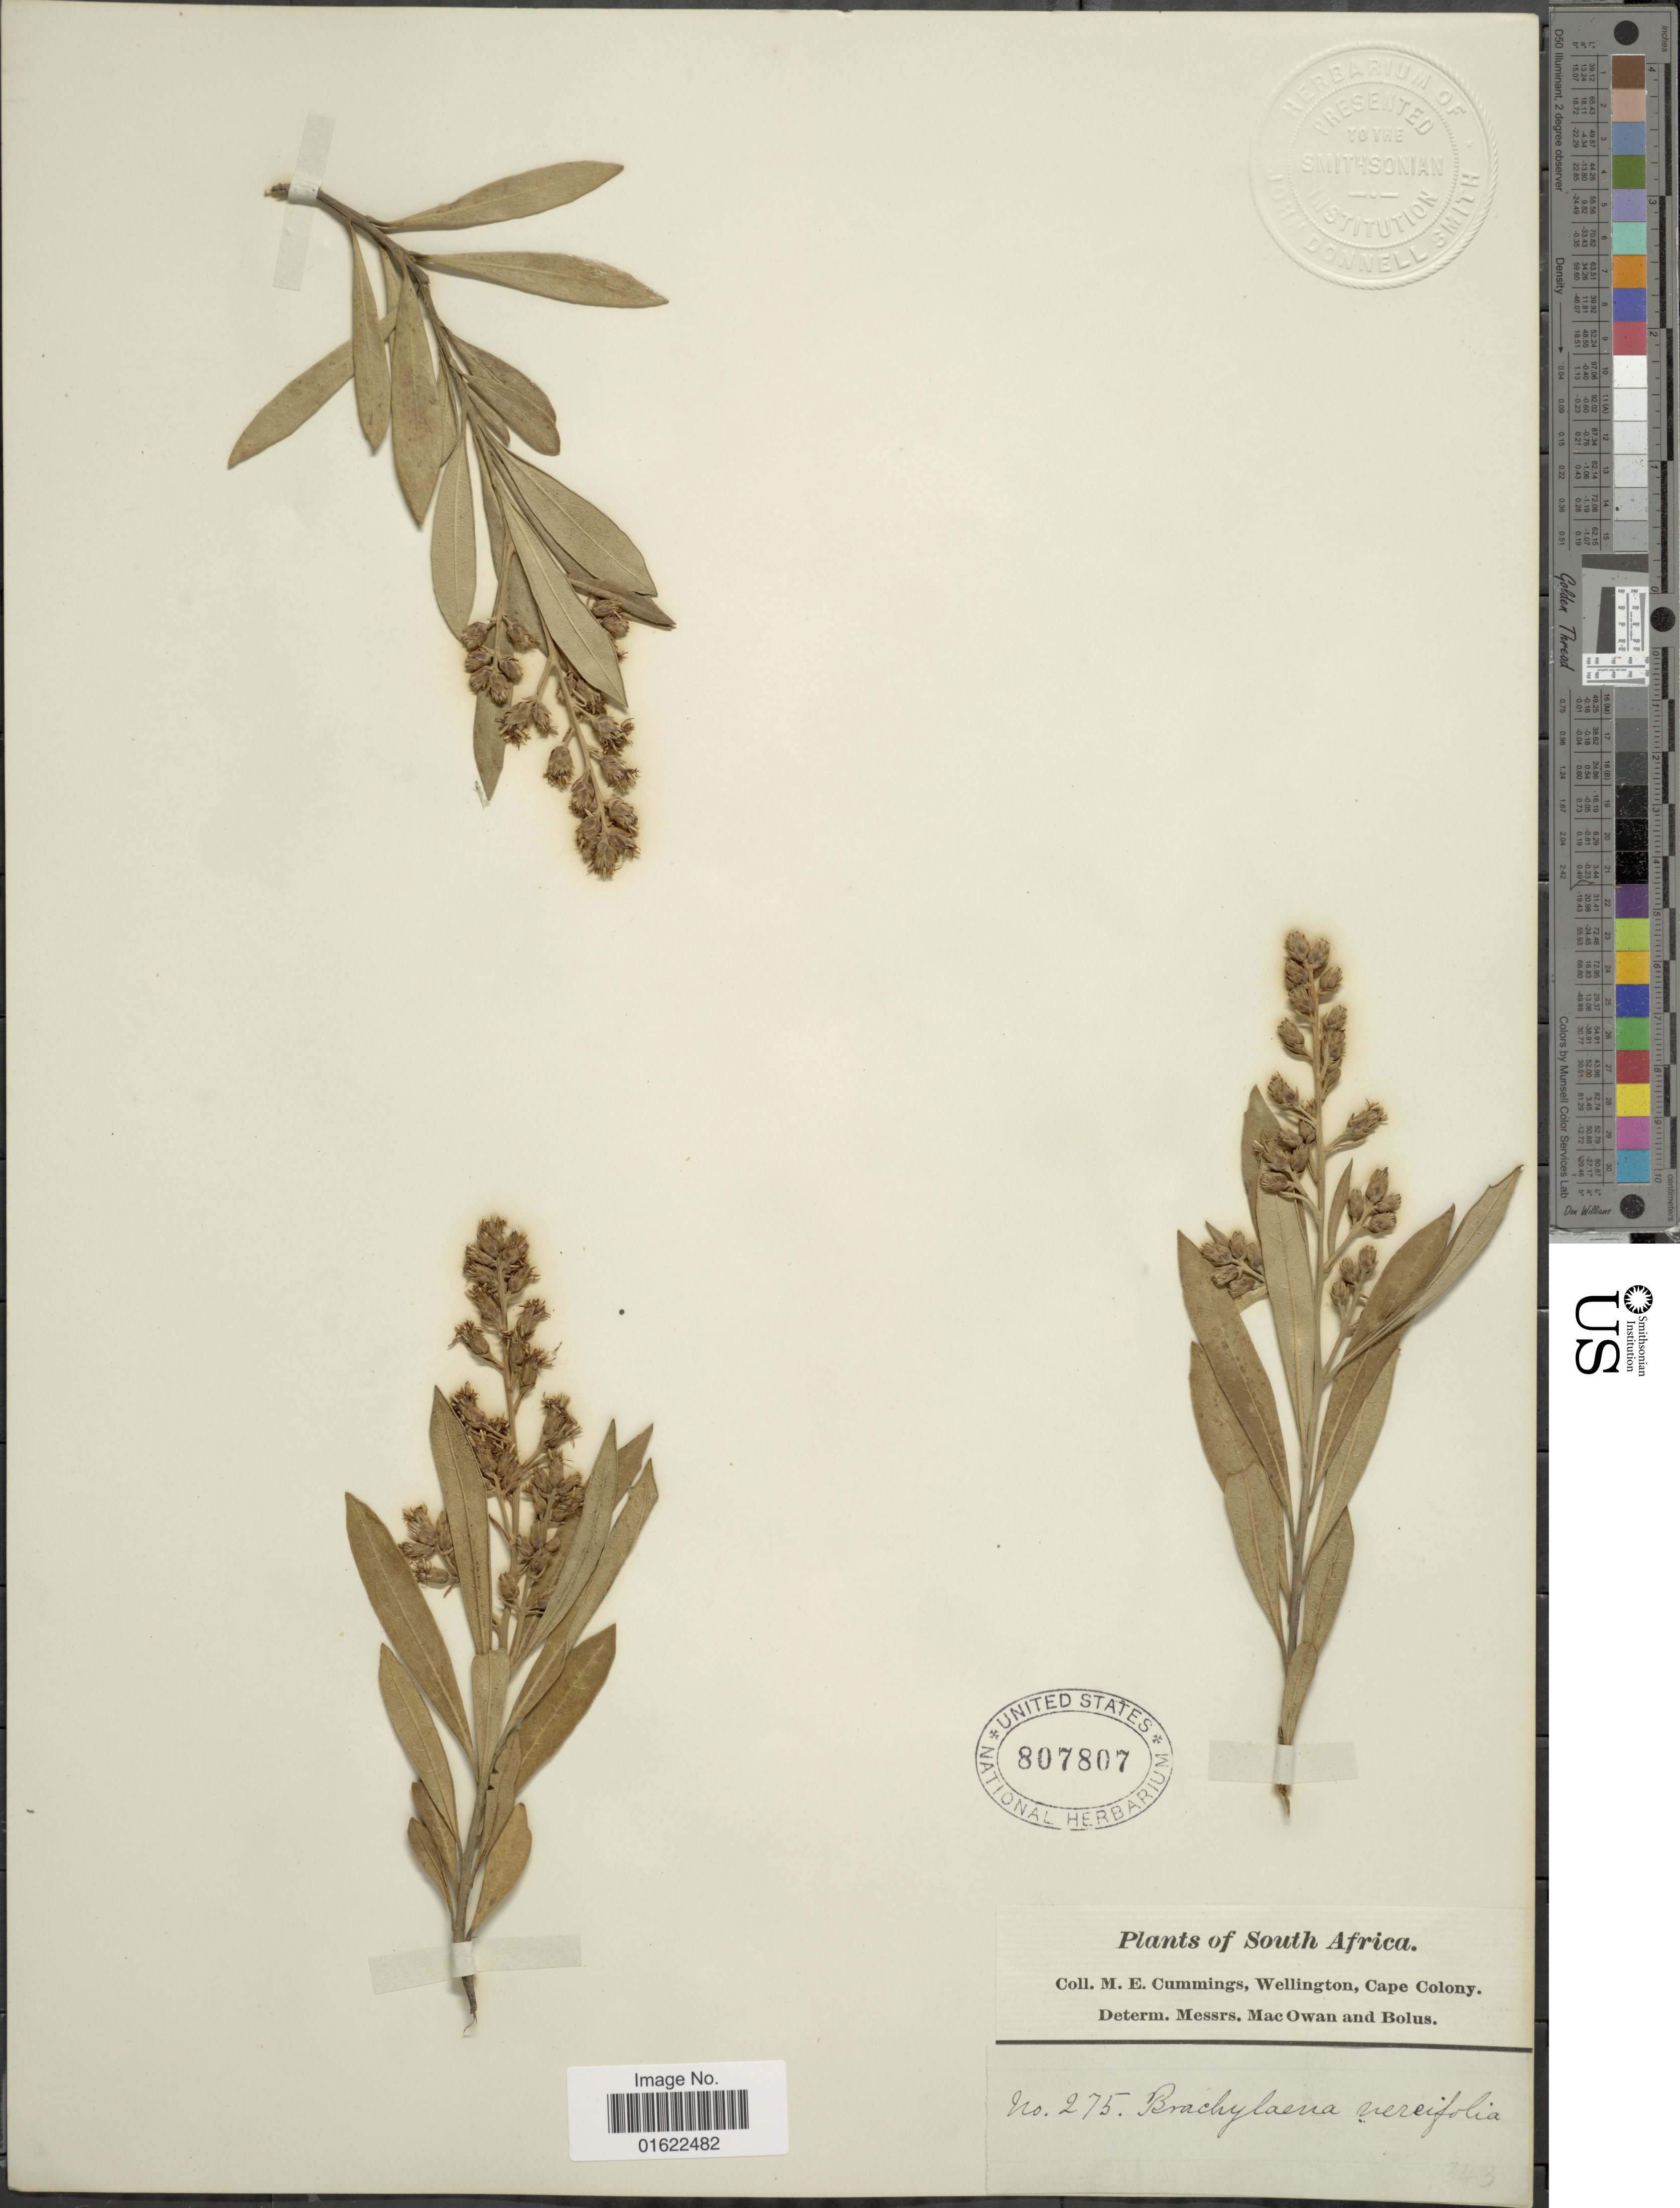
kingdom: Plantae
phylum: Tracheophyta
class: Magnoliopsida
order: Asterales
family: Asteraceae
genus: Brachylaena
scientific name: Brachylaena neriifolia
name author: (L.) R. Br.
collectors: M. E. Cummings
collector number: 275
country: South Africa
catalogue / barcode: US 807807